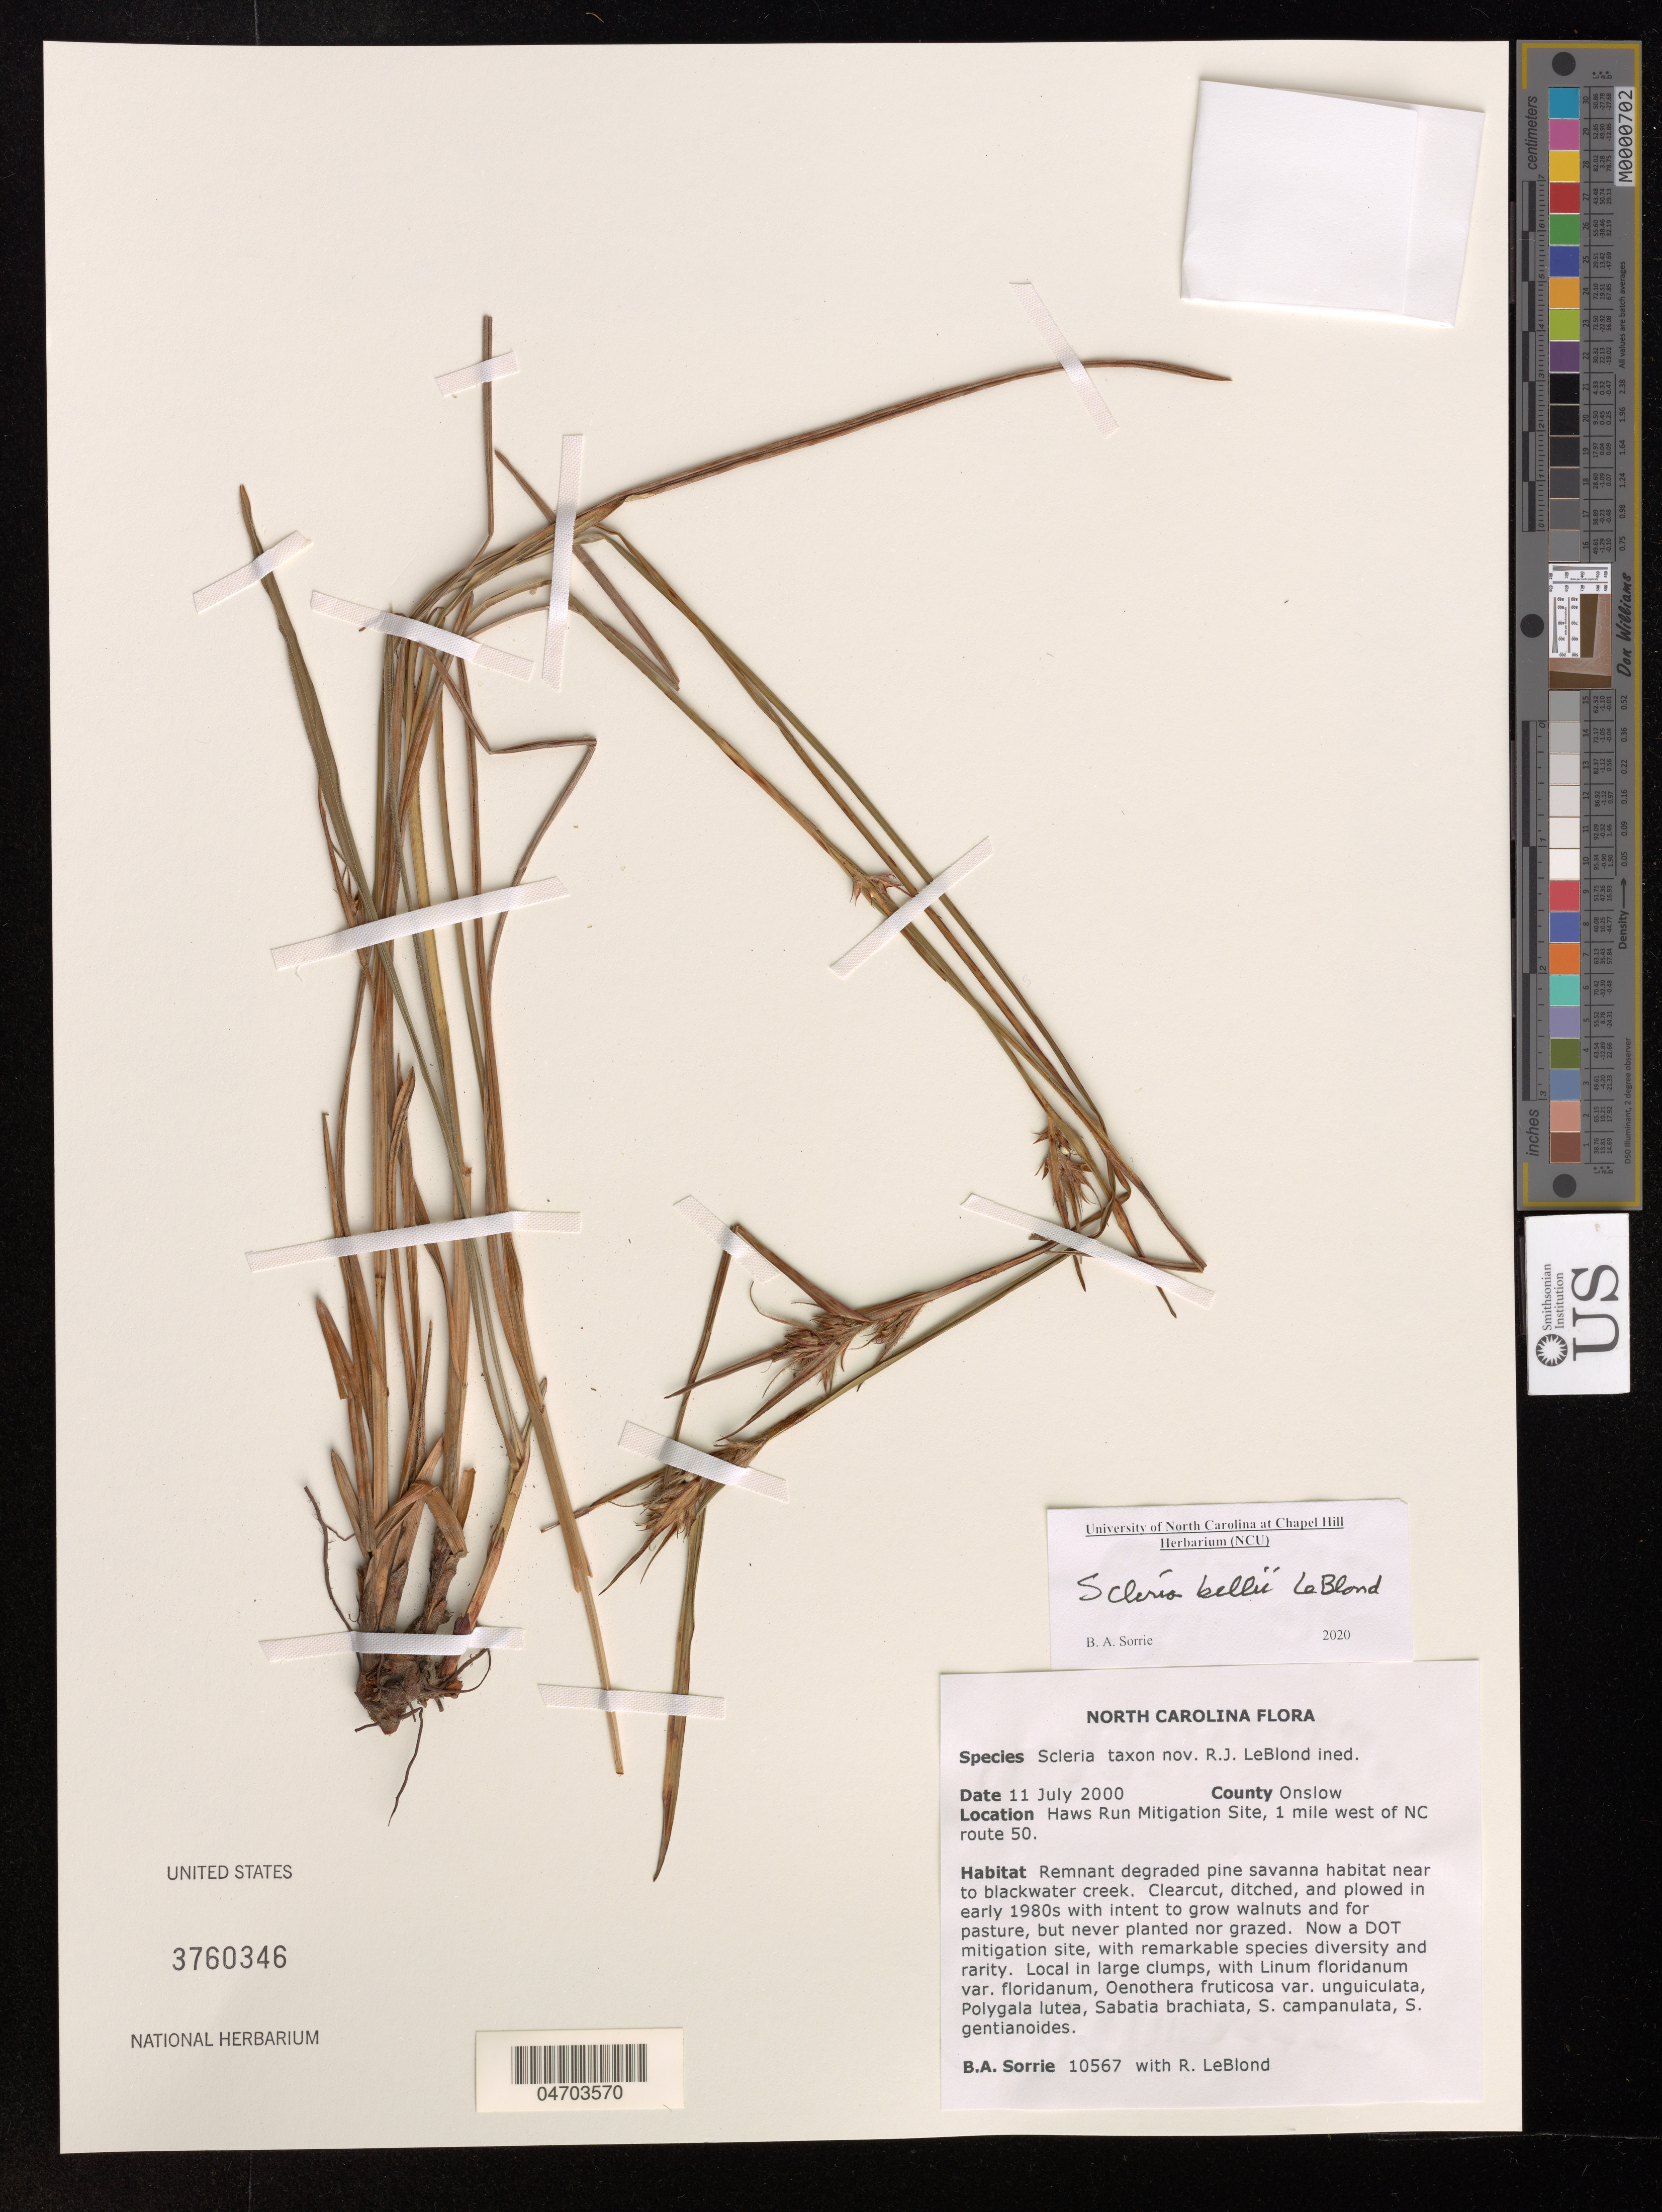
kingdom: Plantae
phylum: Tracheophyta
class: Liliopsida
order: Poales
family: Cyperaceae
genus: Scleria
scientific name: Scleria bellii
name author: LeBlond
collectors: B. Sorrie & R. J. LeBlond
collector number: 10567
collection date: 2000-07-11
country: United States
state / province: North Carolina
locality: Onslow, Haws Run Mitigation Site, 1 mile west of NC route 50.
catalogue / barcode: US 3760346